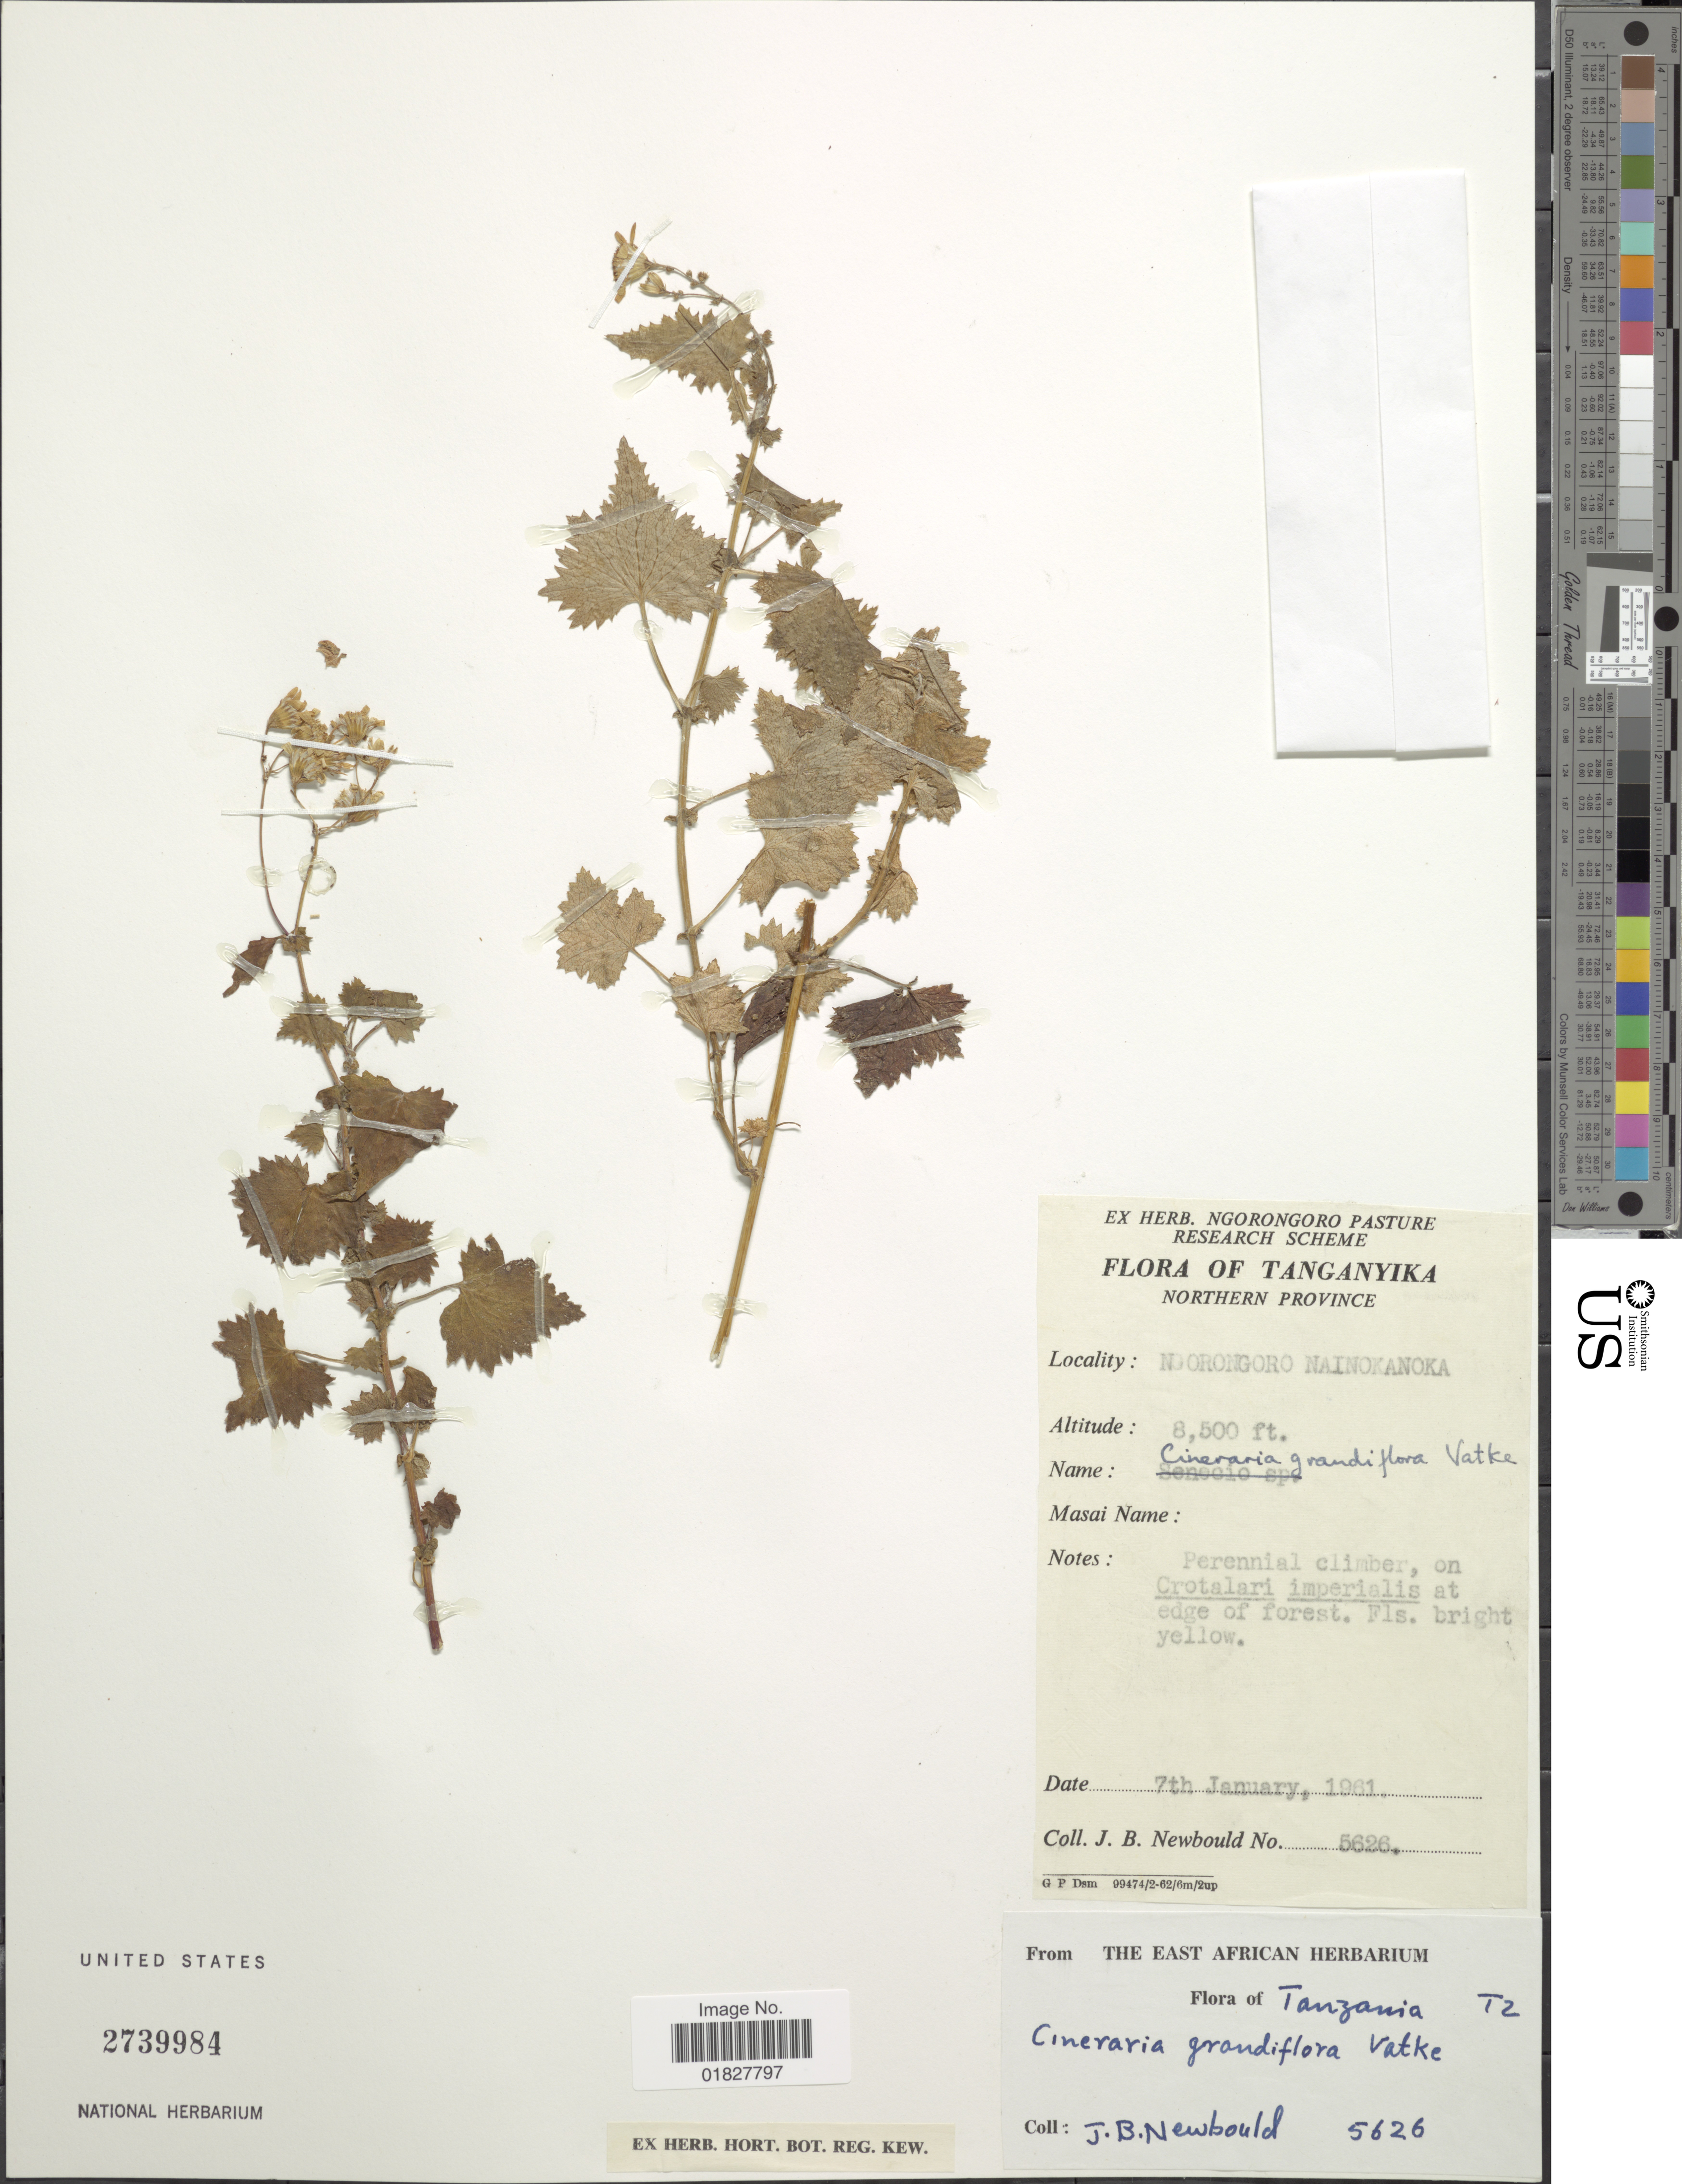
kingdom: Plantae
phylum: Tracheophyta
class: Magnoliopsida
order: Asterales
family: Asteraceae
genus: Cineraria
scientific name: Cineraria grandiflora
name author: Vatke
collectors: J. Newbould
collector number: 5626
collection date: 1961-01-07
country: Tanzania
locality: Northern Province, Noorongoro Nainokanoka, T2, Tanganyika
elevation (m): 2591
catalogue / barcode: US 2739984